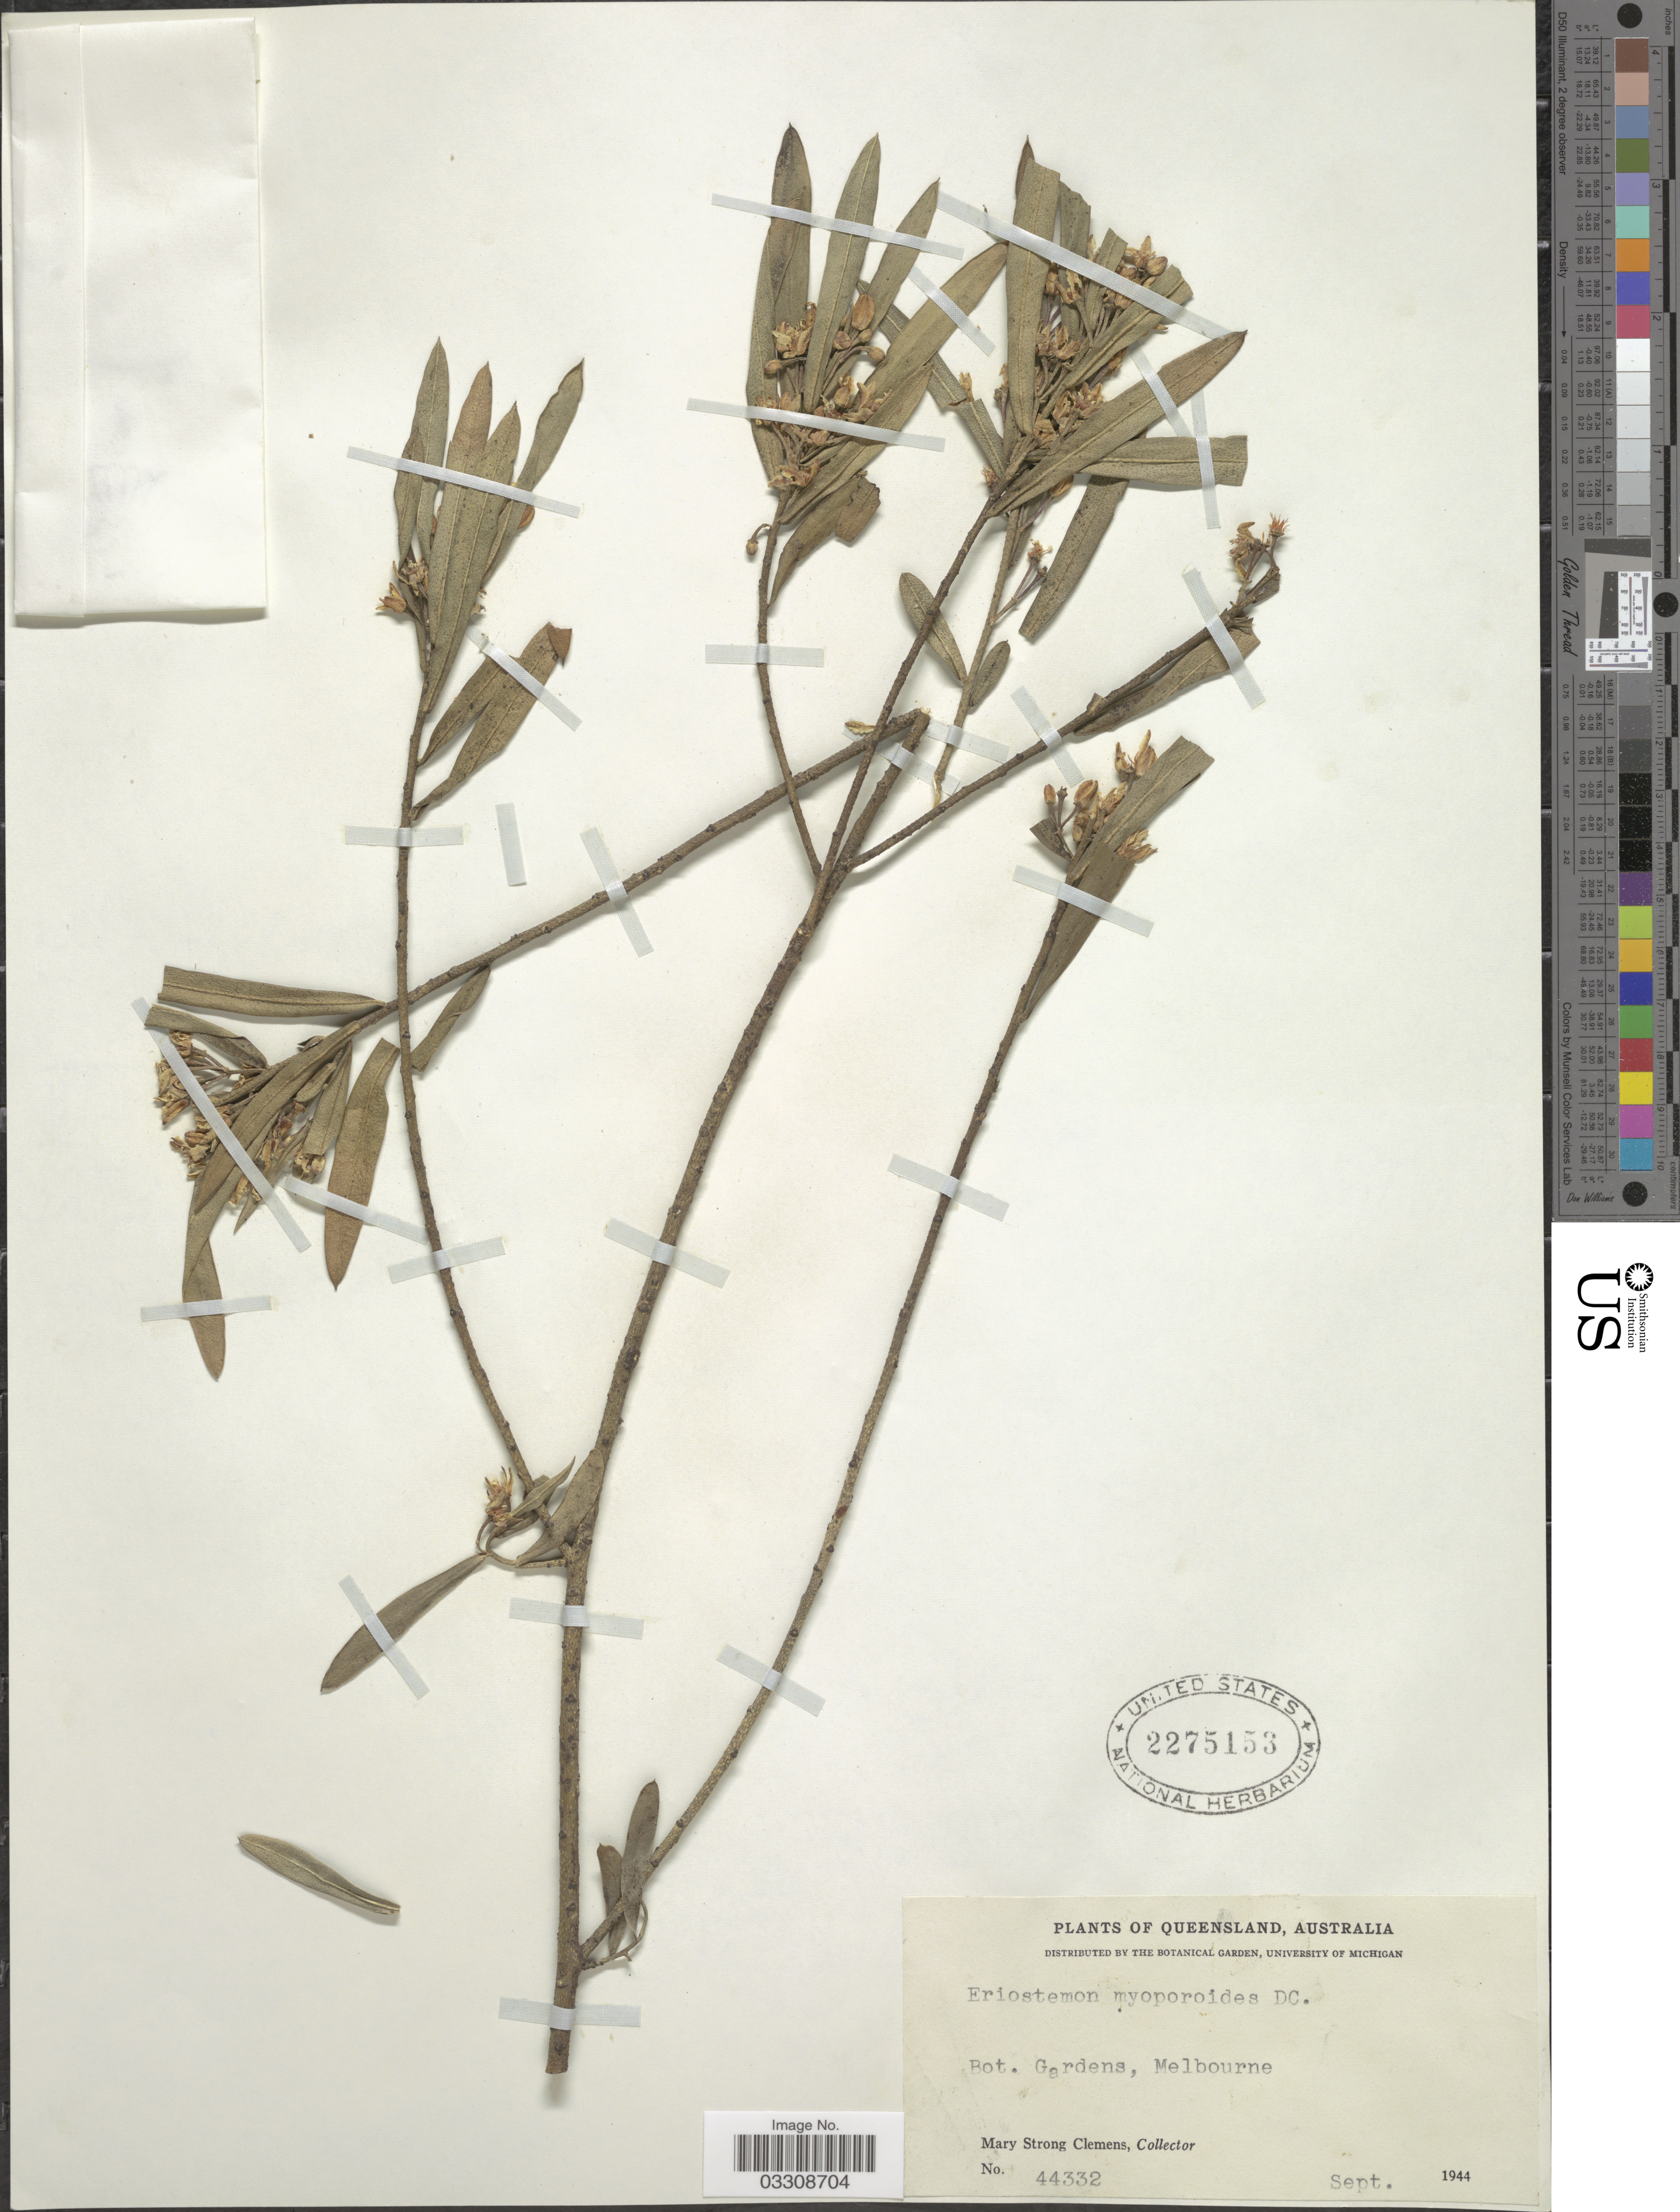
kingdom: Plantae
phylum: Tracheophyta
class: Magnoliopsida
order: Sapindales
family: Rutaceae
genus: Eriostemon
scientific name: Eriostemon myoporoides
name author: DC.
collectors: M. S. Clemens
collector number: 44332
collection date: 1944-09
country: Australia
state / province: Queensland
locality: Bot. Gardens, Melbourne.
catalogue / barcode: US 2275153